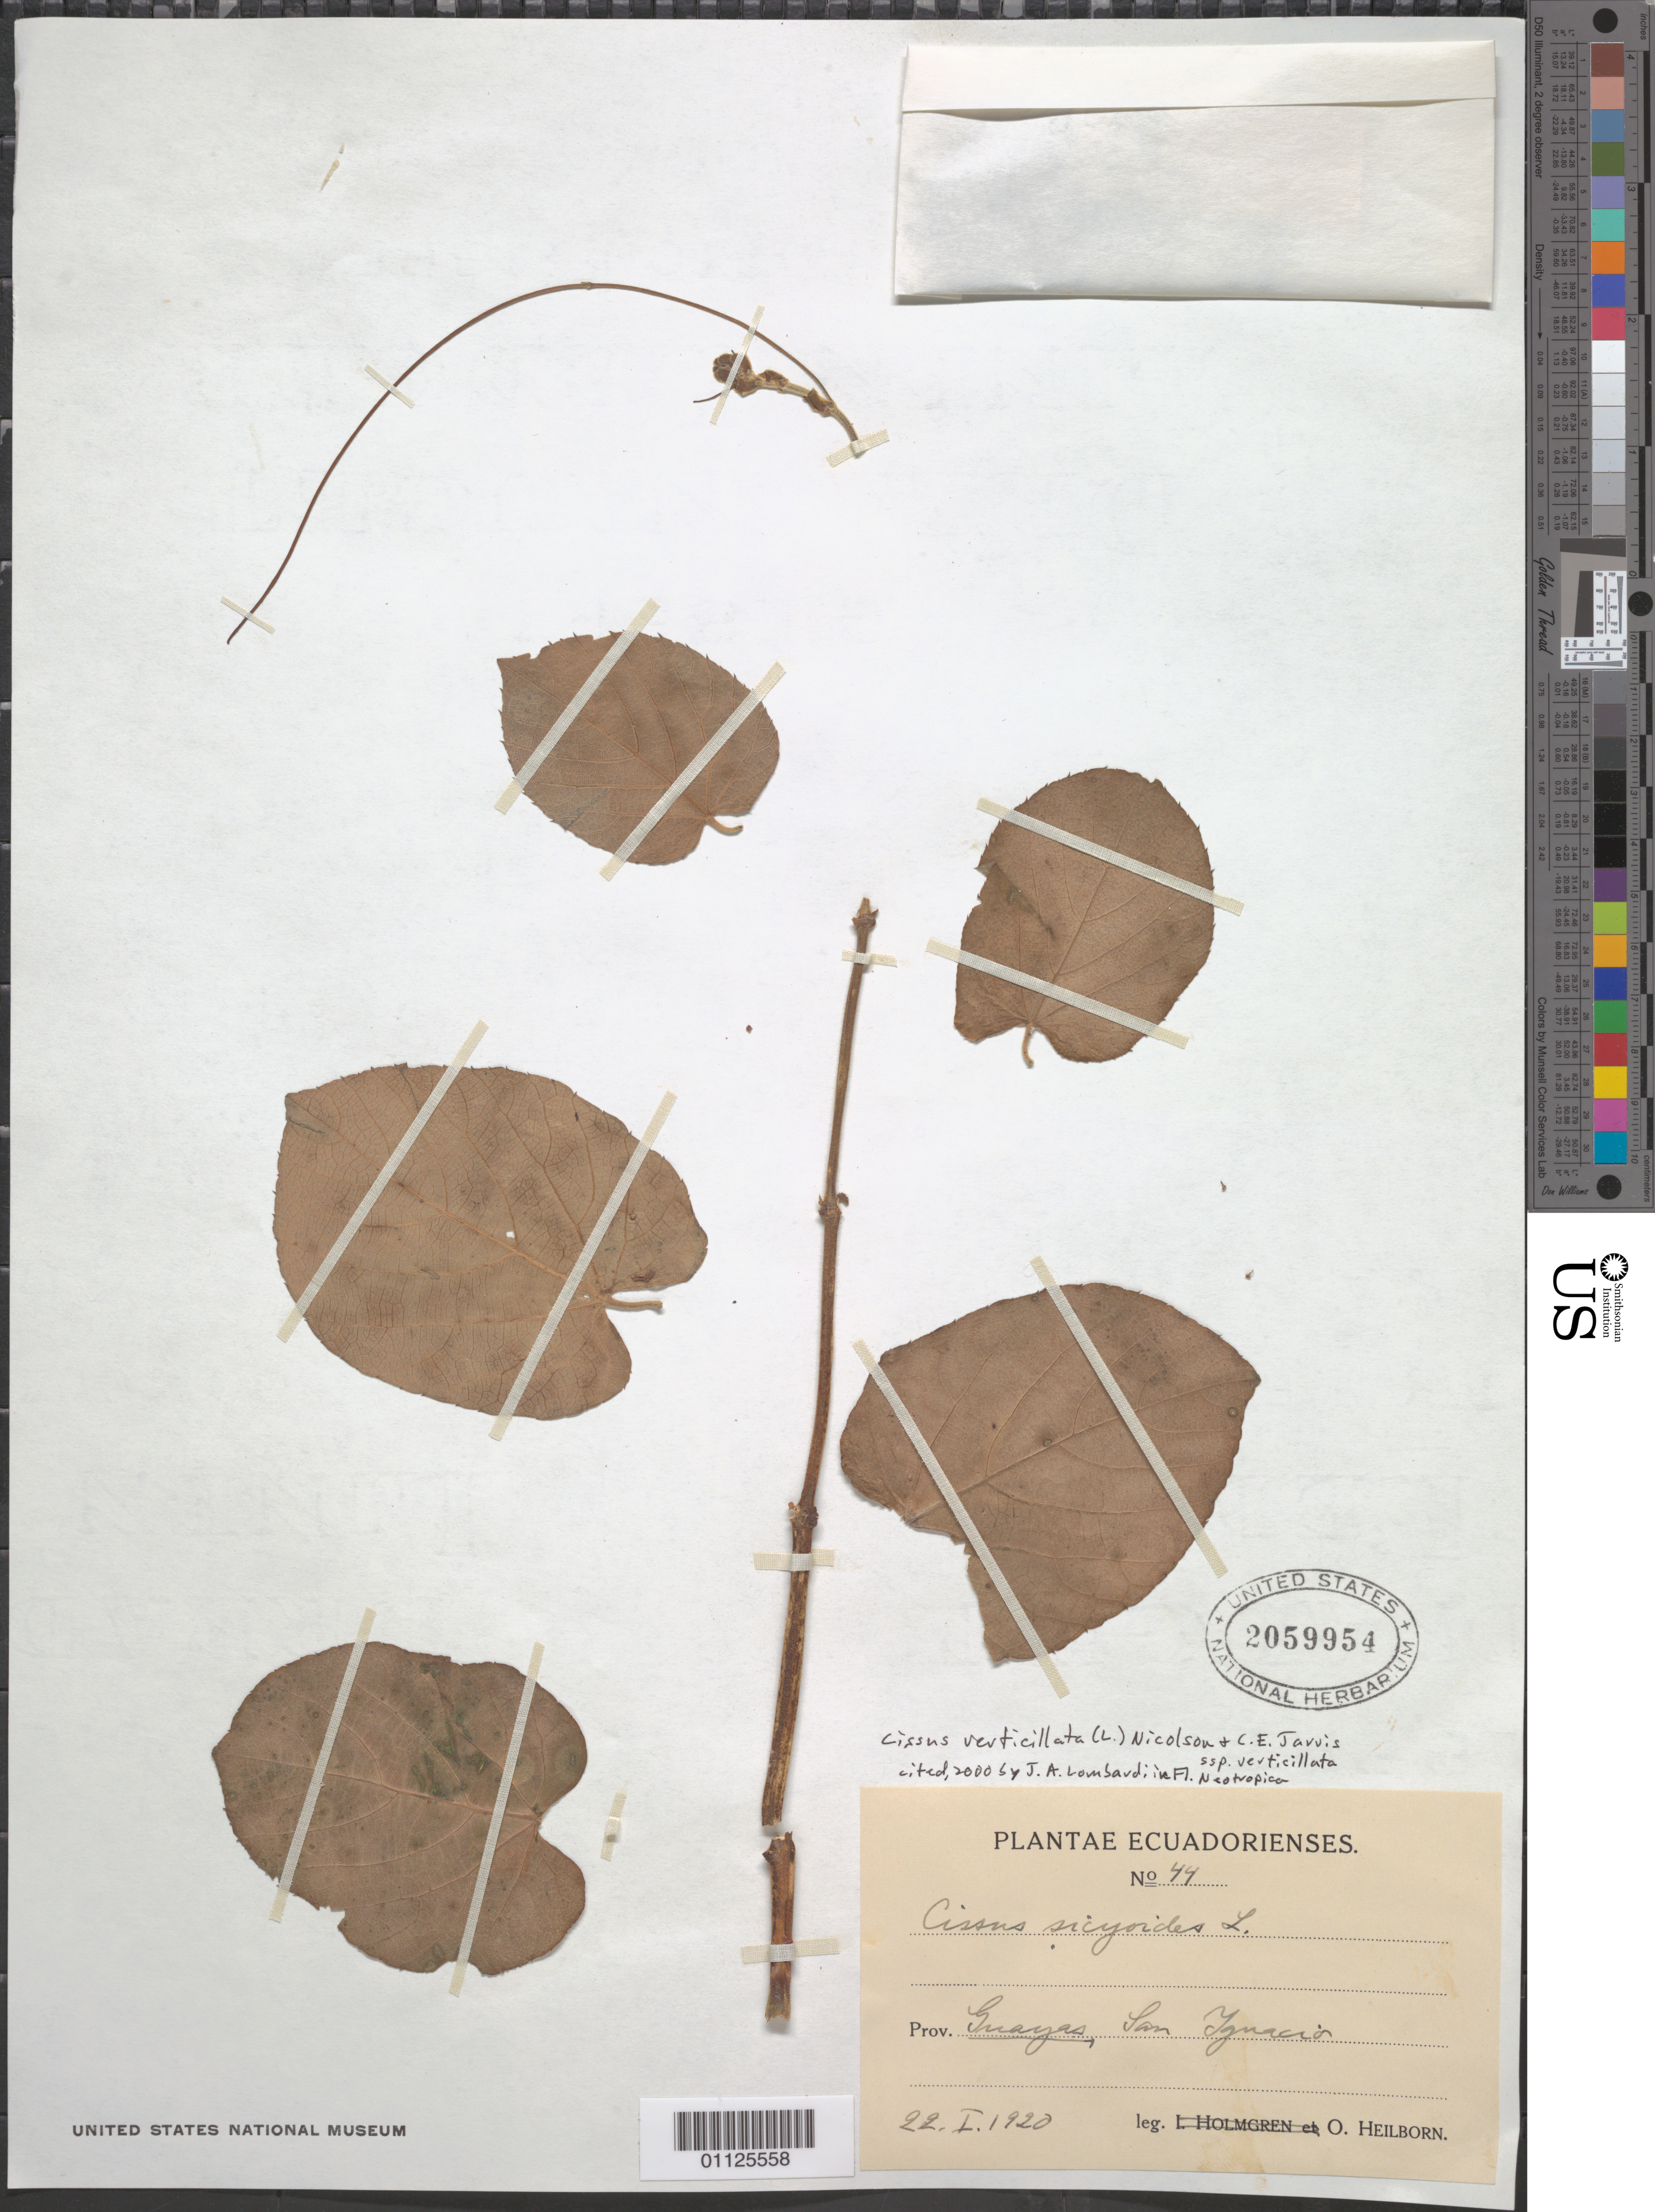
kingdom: Plantae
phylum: Tracheophyta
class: Magnoliopsida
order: Vitales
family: Vitaceae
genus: Cissus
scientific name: Cissus verticillata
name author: (L.) Nicolson & C.E. Jarvis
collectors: O. Heilborn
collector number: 44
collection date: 1920-01-22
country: Ecuador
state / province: Guayas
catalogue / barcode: US 2059954